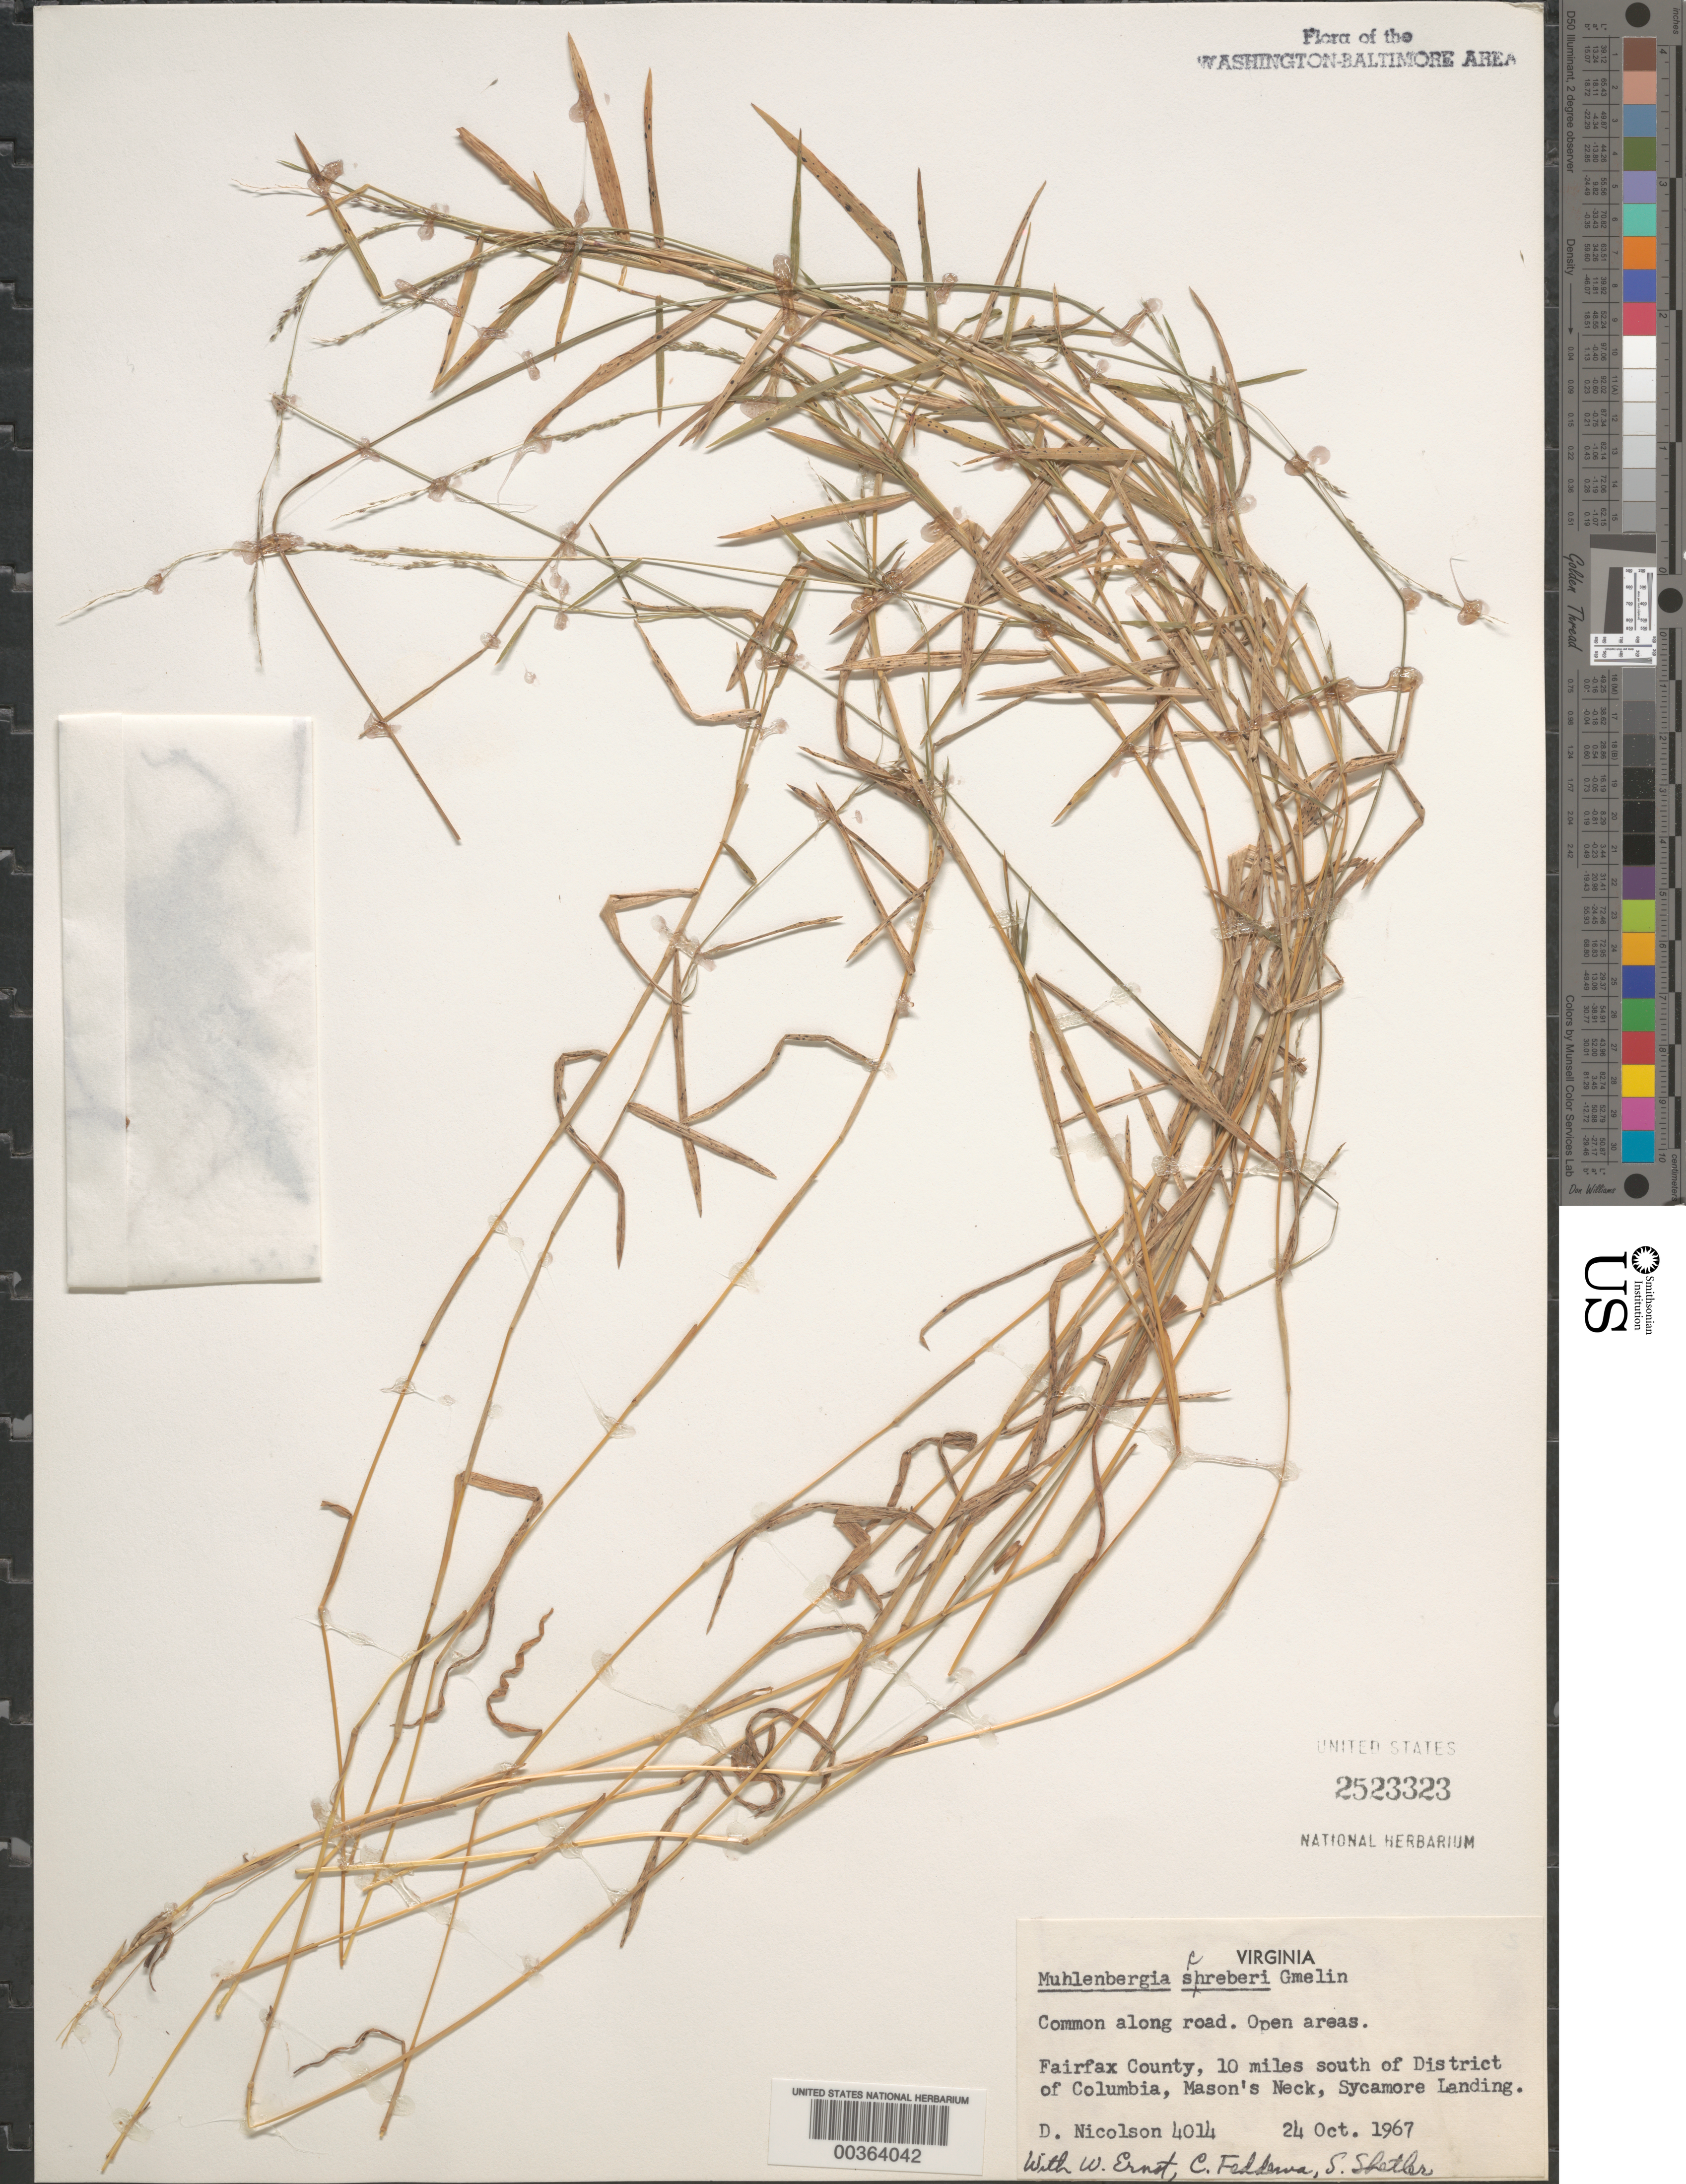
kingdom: Plantae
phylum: Tracheophyta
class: Liliopsida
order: Poales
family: Poaceae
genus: Muhlenbergia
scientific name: Muhlenbergia schreberi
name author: J.F. Gmel.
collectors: D. H. Nicolson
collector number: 4014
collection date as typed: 24 Oct 1967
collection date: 1967-10-24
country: United States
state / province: Virginia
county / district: Fairfax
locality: Masons Neck, Sycamore Landing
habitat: Open areas along road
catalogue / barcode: US 2523323